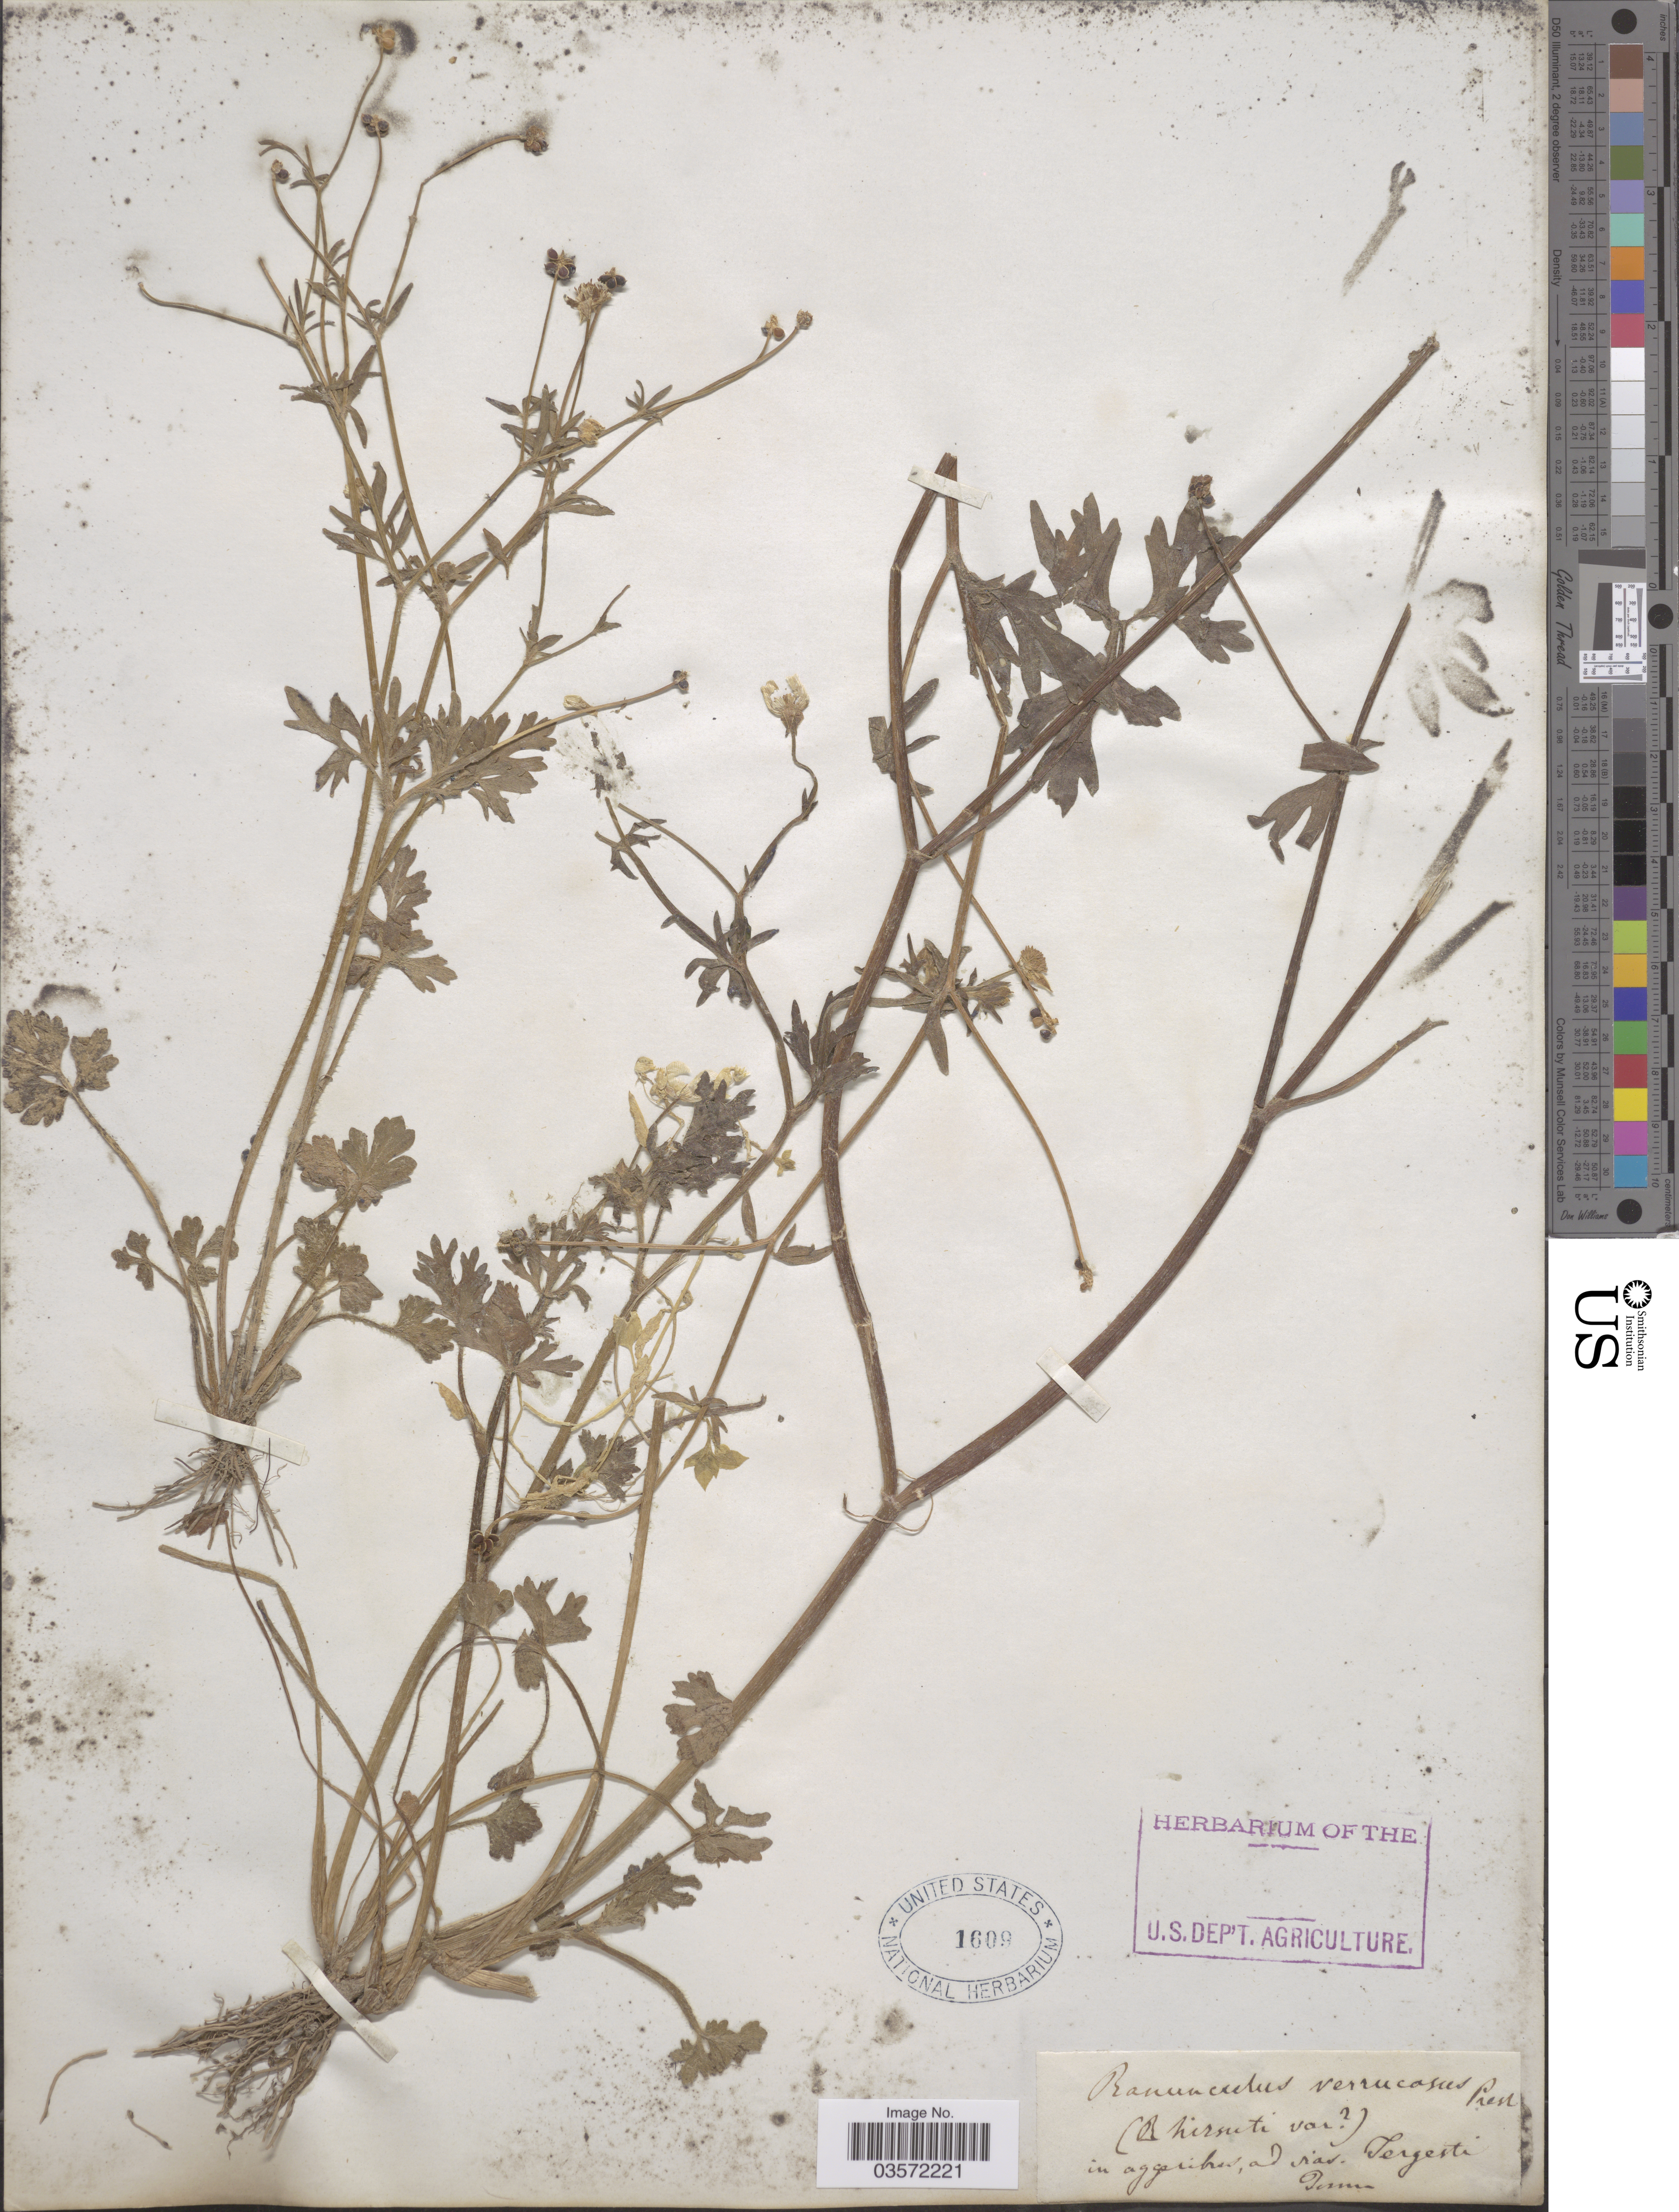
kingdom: Plantae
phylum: Tracheophyta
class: Magnoliopsida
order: Ranunculales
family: Ranunculaceae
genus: Ranunculus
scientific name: Ranunculus velutinus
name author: Ten.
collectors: Tomm.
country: Italy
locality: In aggeribus, ad viad. Tergesti.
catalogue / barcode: US 1609